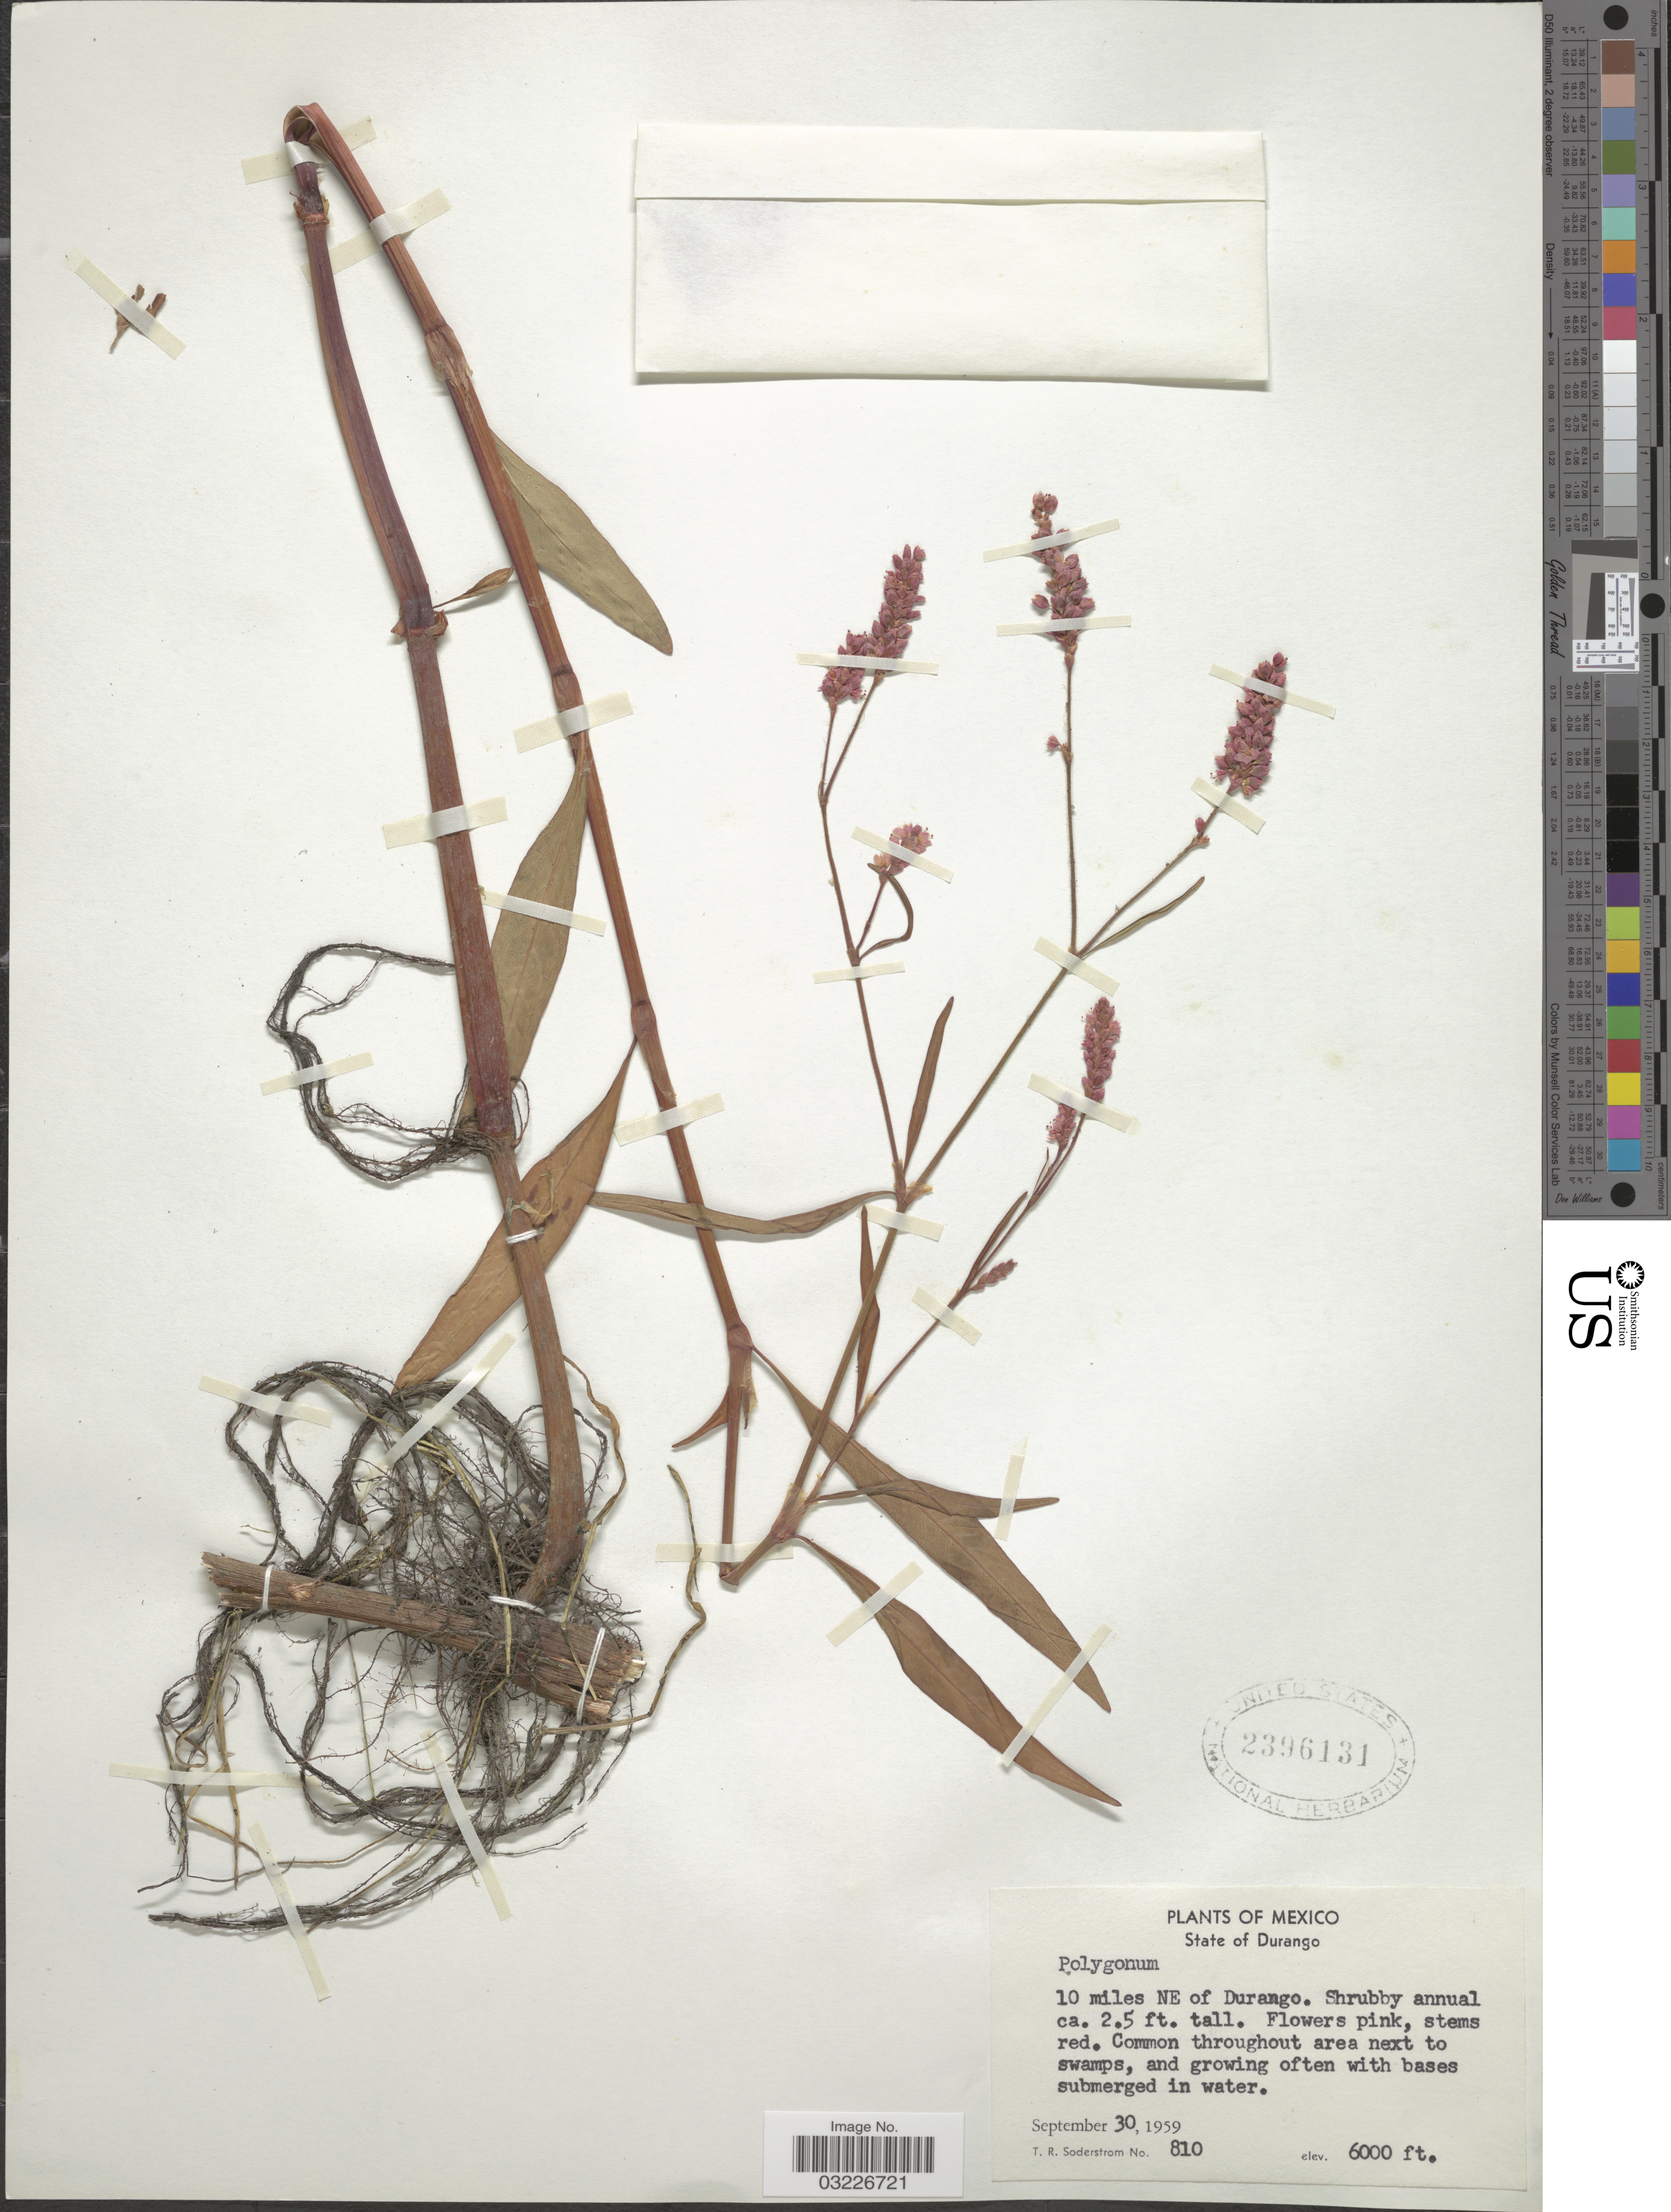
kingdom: Plantae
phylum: Tracheophyta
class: Magnoliopsida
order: Caryophyllales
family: Polygonaceae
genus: Polygonum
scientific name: Polygonum sp.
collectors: T. R. Soderstrom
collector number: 810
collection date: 1959-09-30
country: Mexico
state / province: Durango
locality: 10 miles NE of Durango.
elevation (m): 1829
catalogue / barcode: US 2396131